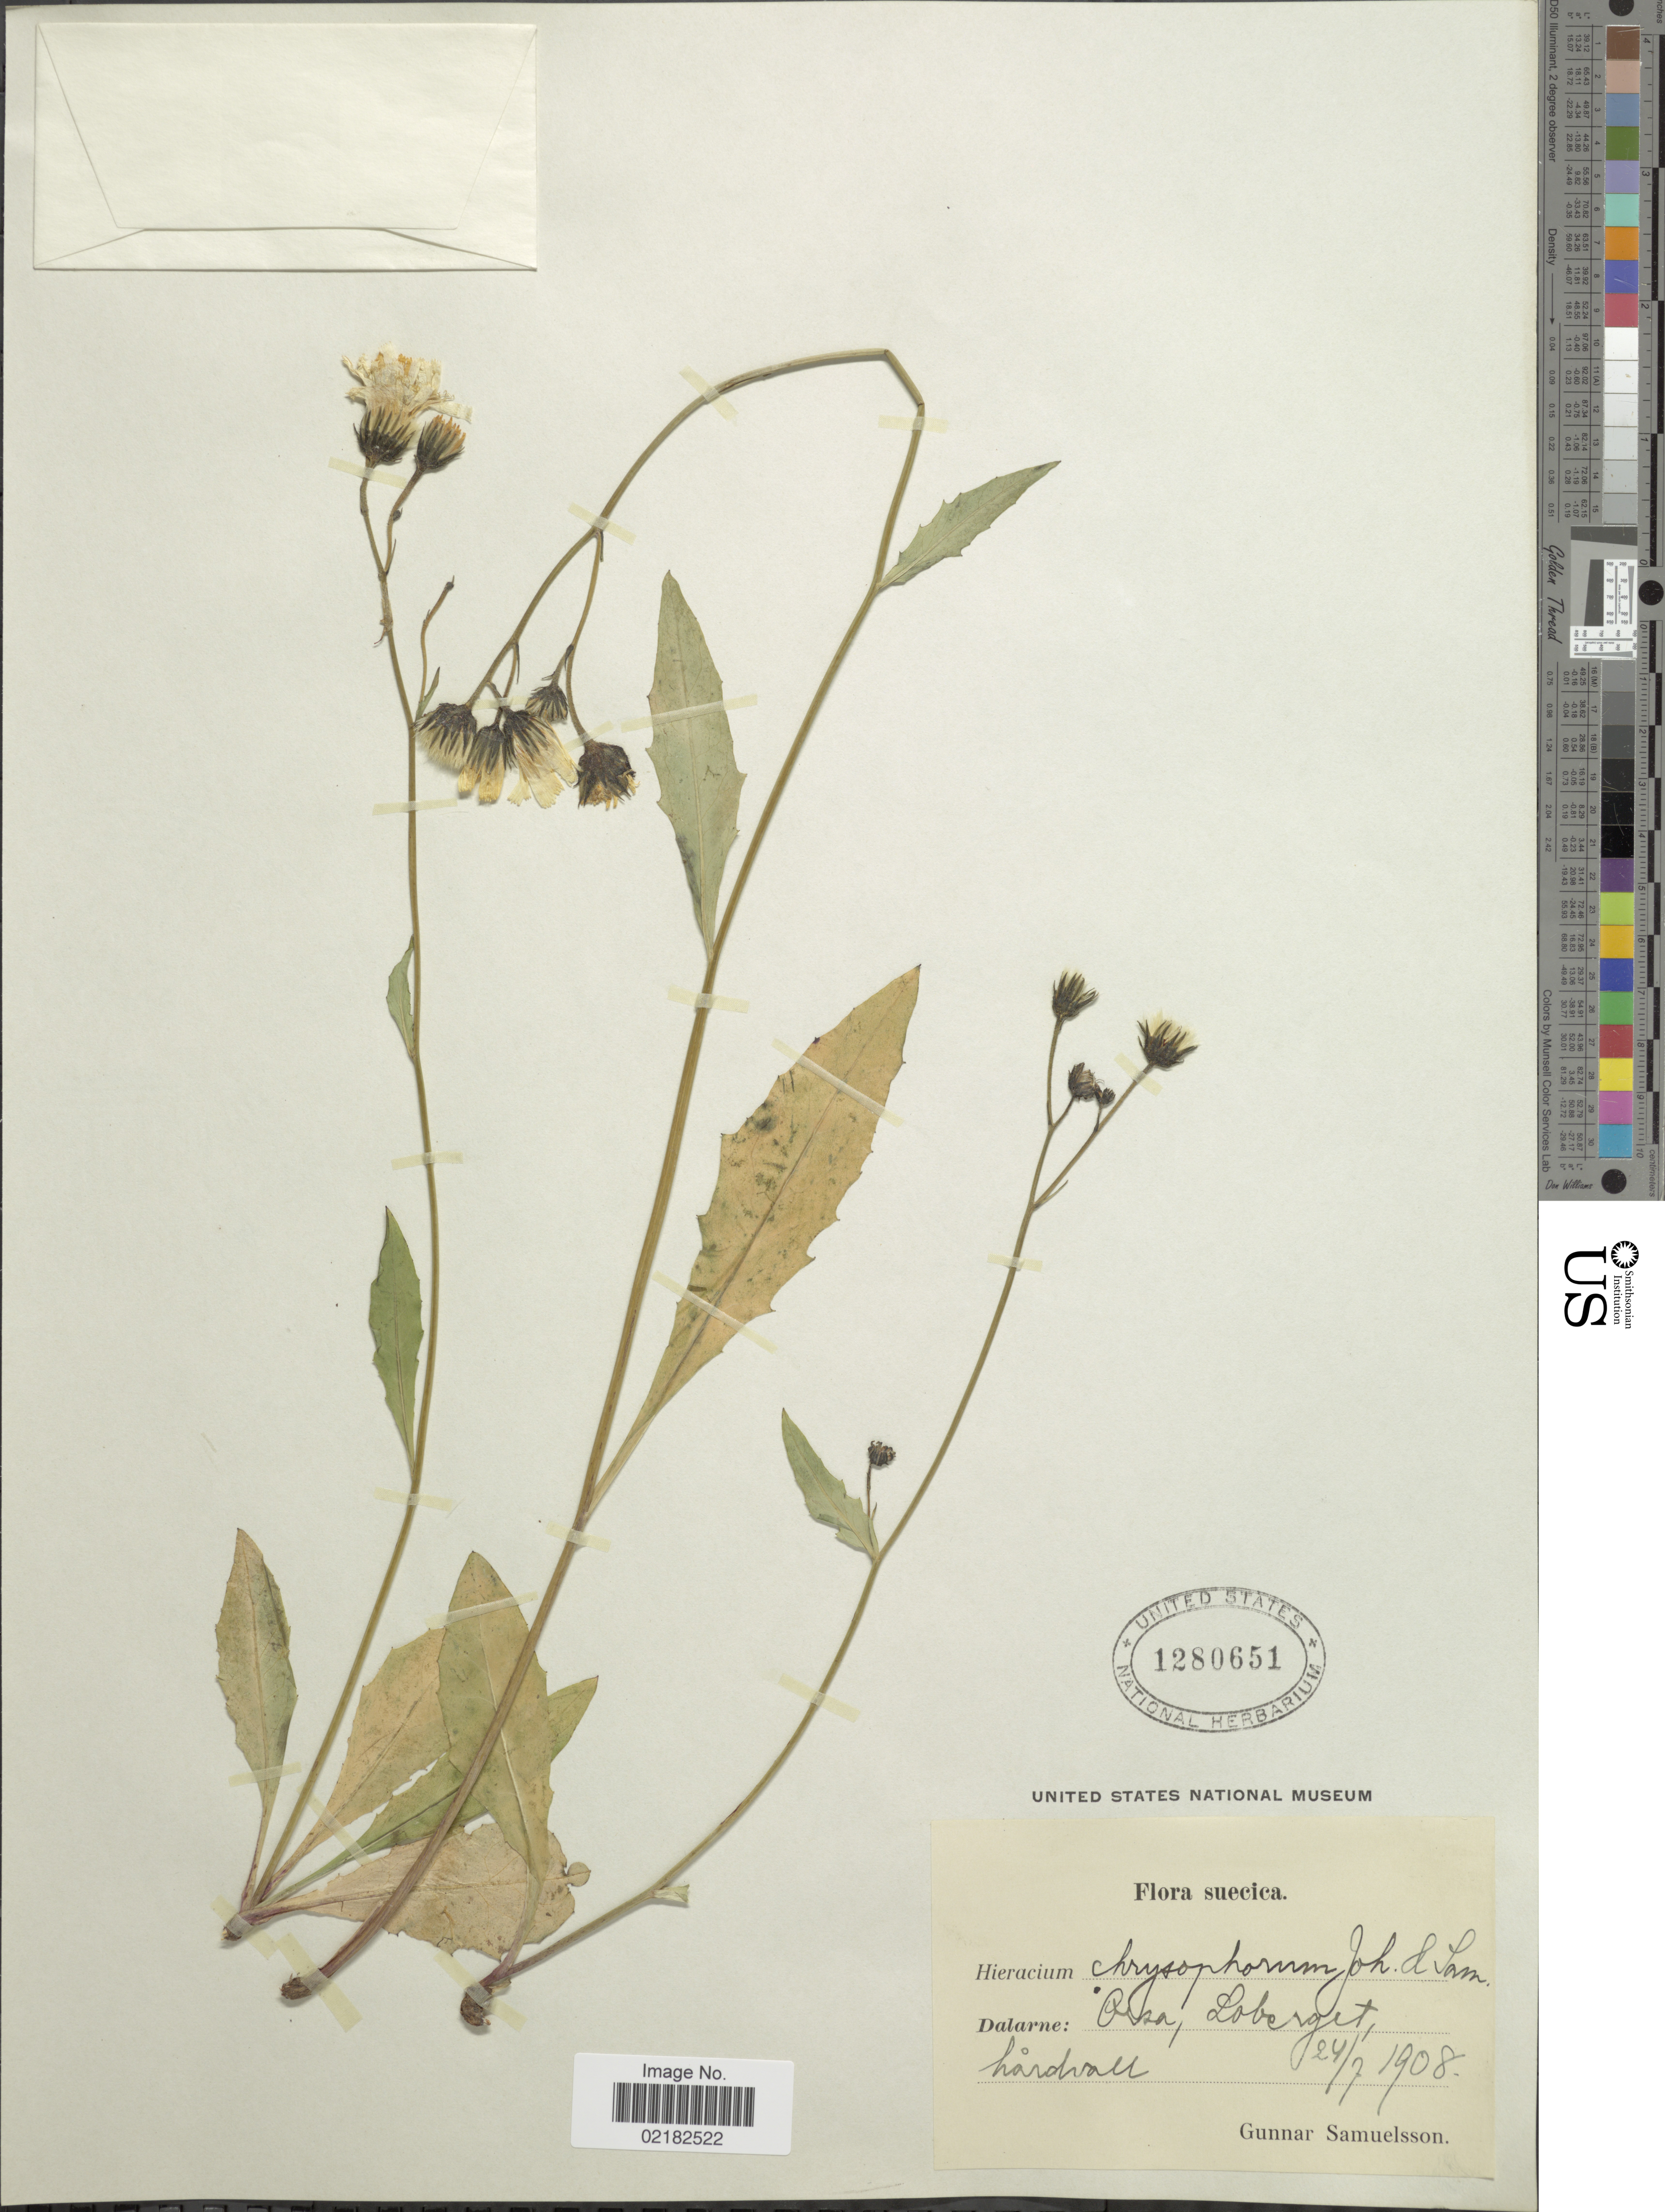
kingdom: Plantae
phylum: Tracheophyta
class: Magnoliopsida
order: Asterales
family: Asteraceae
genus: Hieracium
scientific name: Hieracium chrysophorum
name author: Sam.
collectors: G. Samuelsson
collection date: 1908-07-24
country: Sweden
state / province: Dalarna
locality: Suecica,Orsa, Loberget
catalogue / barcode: US 1280651